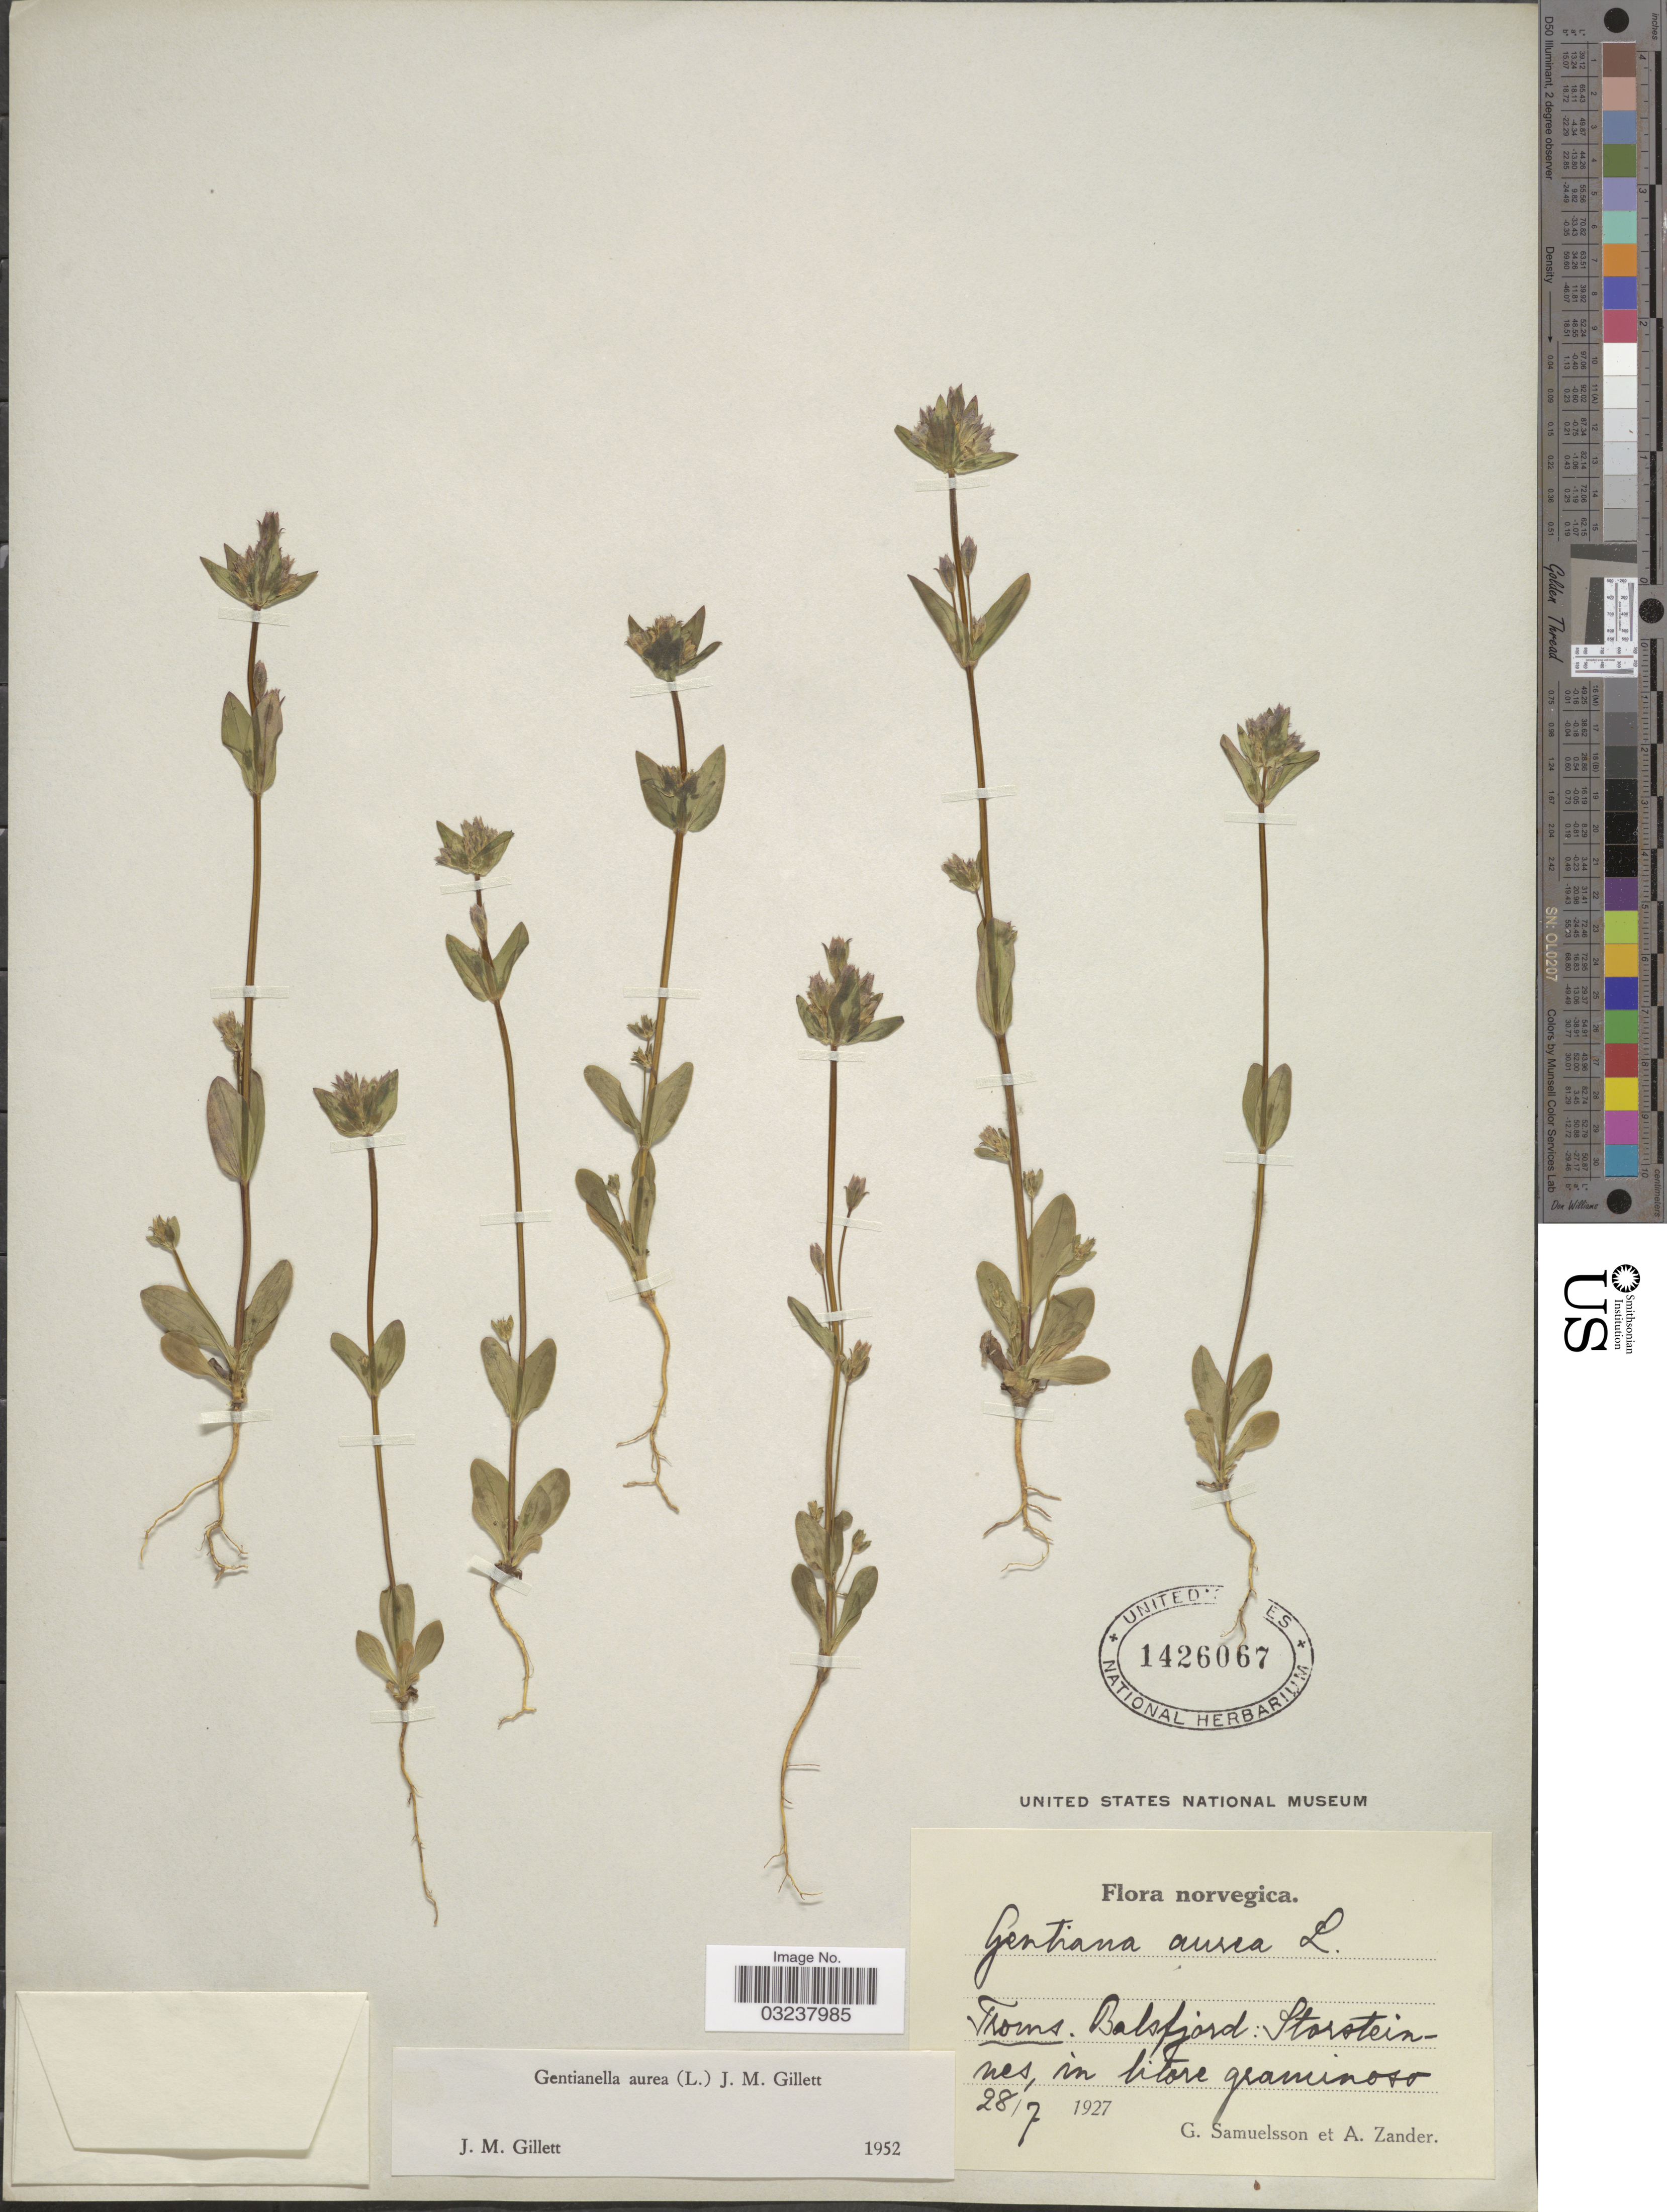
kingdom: Plantae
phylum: Tracheophyta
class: Magnoliopsida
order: Gentianales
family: Gentianaceae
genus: Gentianella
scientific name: Gentianella aurea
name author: (L.) Harry Sm.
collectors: G. Samuelsson & A. Zander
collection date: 1927-07-28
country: Norway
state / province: Troms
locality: Norvegica. Troms: Balsfjord: Storsteinnes.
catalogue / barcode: US 1426067